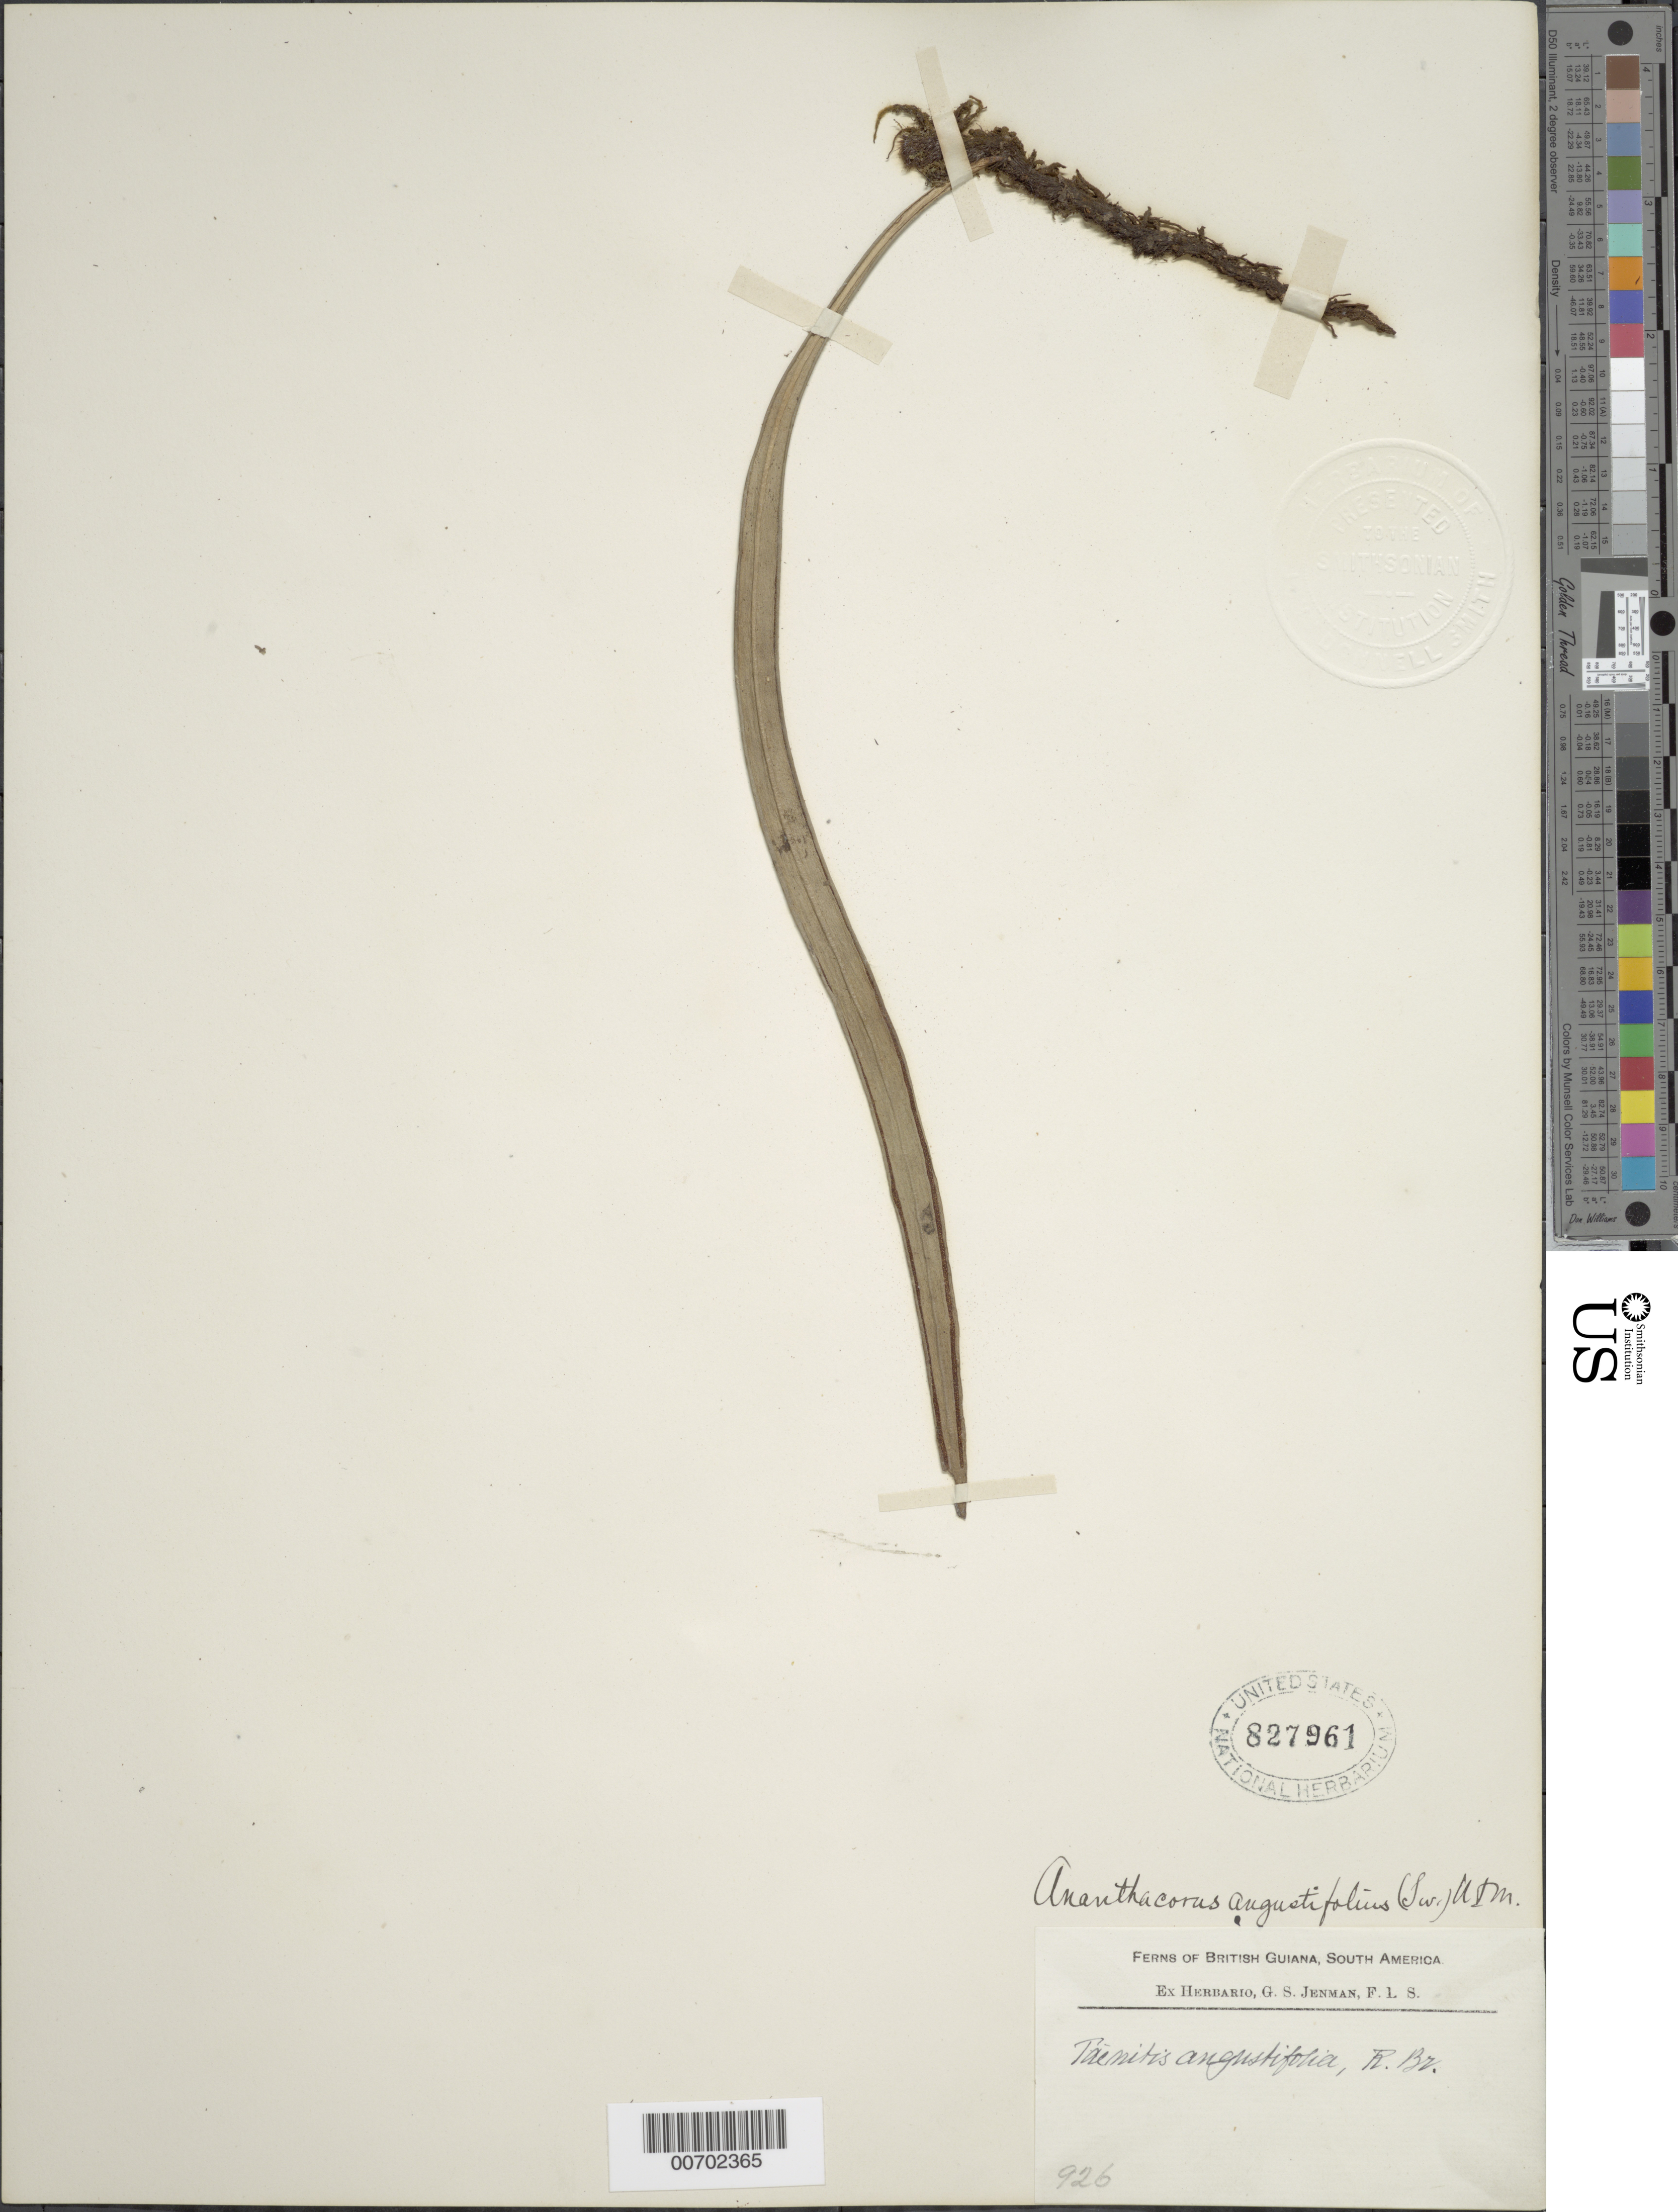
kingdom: Plantae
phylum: Tracheophyta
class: Polypodiopsida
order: Polypodiales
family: Pteridaceae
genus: Ananthacorus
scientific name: Ananthacorus angustifolius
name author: (Sw.) Underw. & Maxon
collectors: G. S. Jenman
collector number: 926 ?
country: Guyana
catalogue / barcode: US 827961